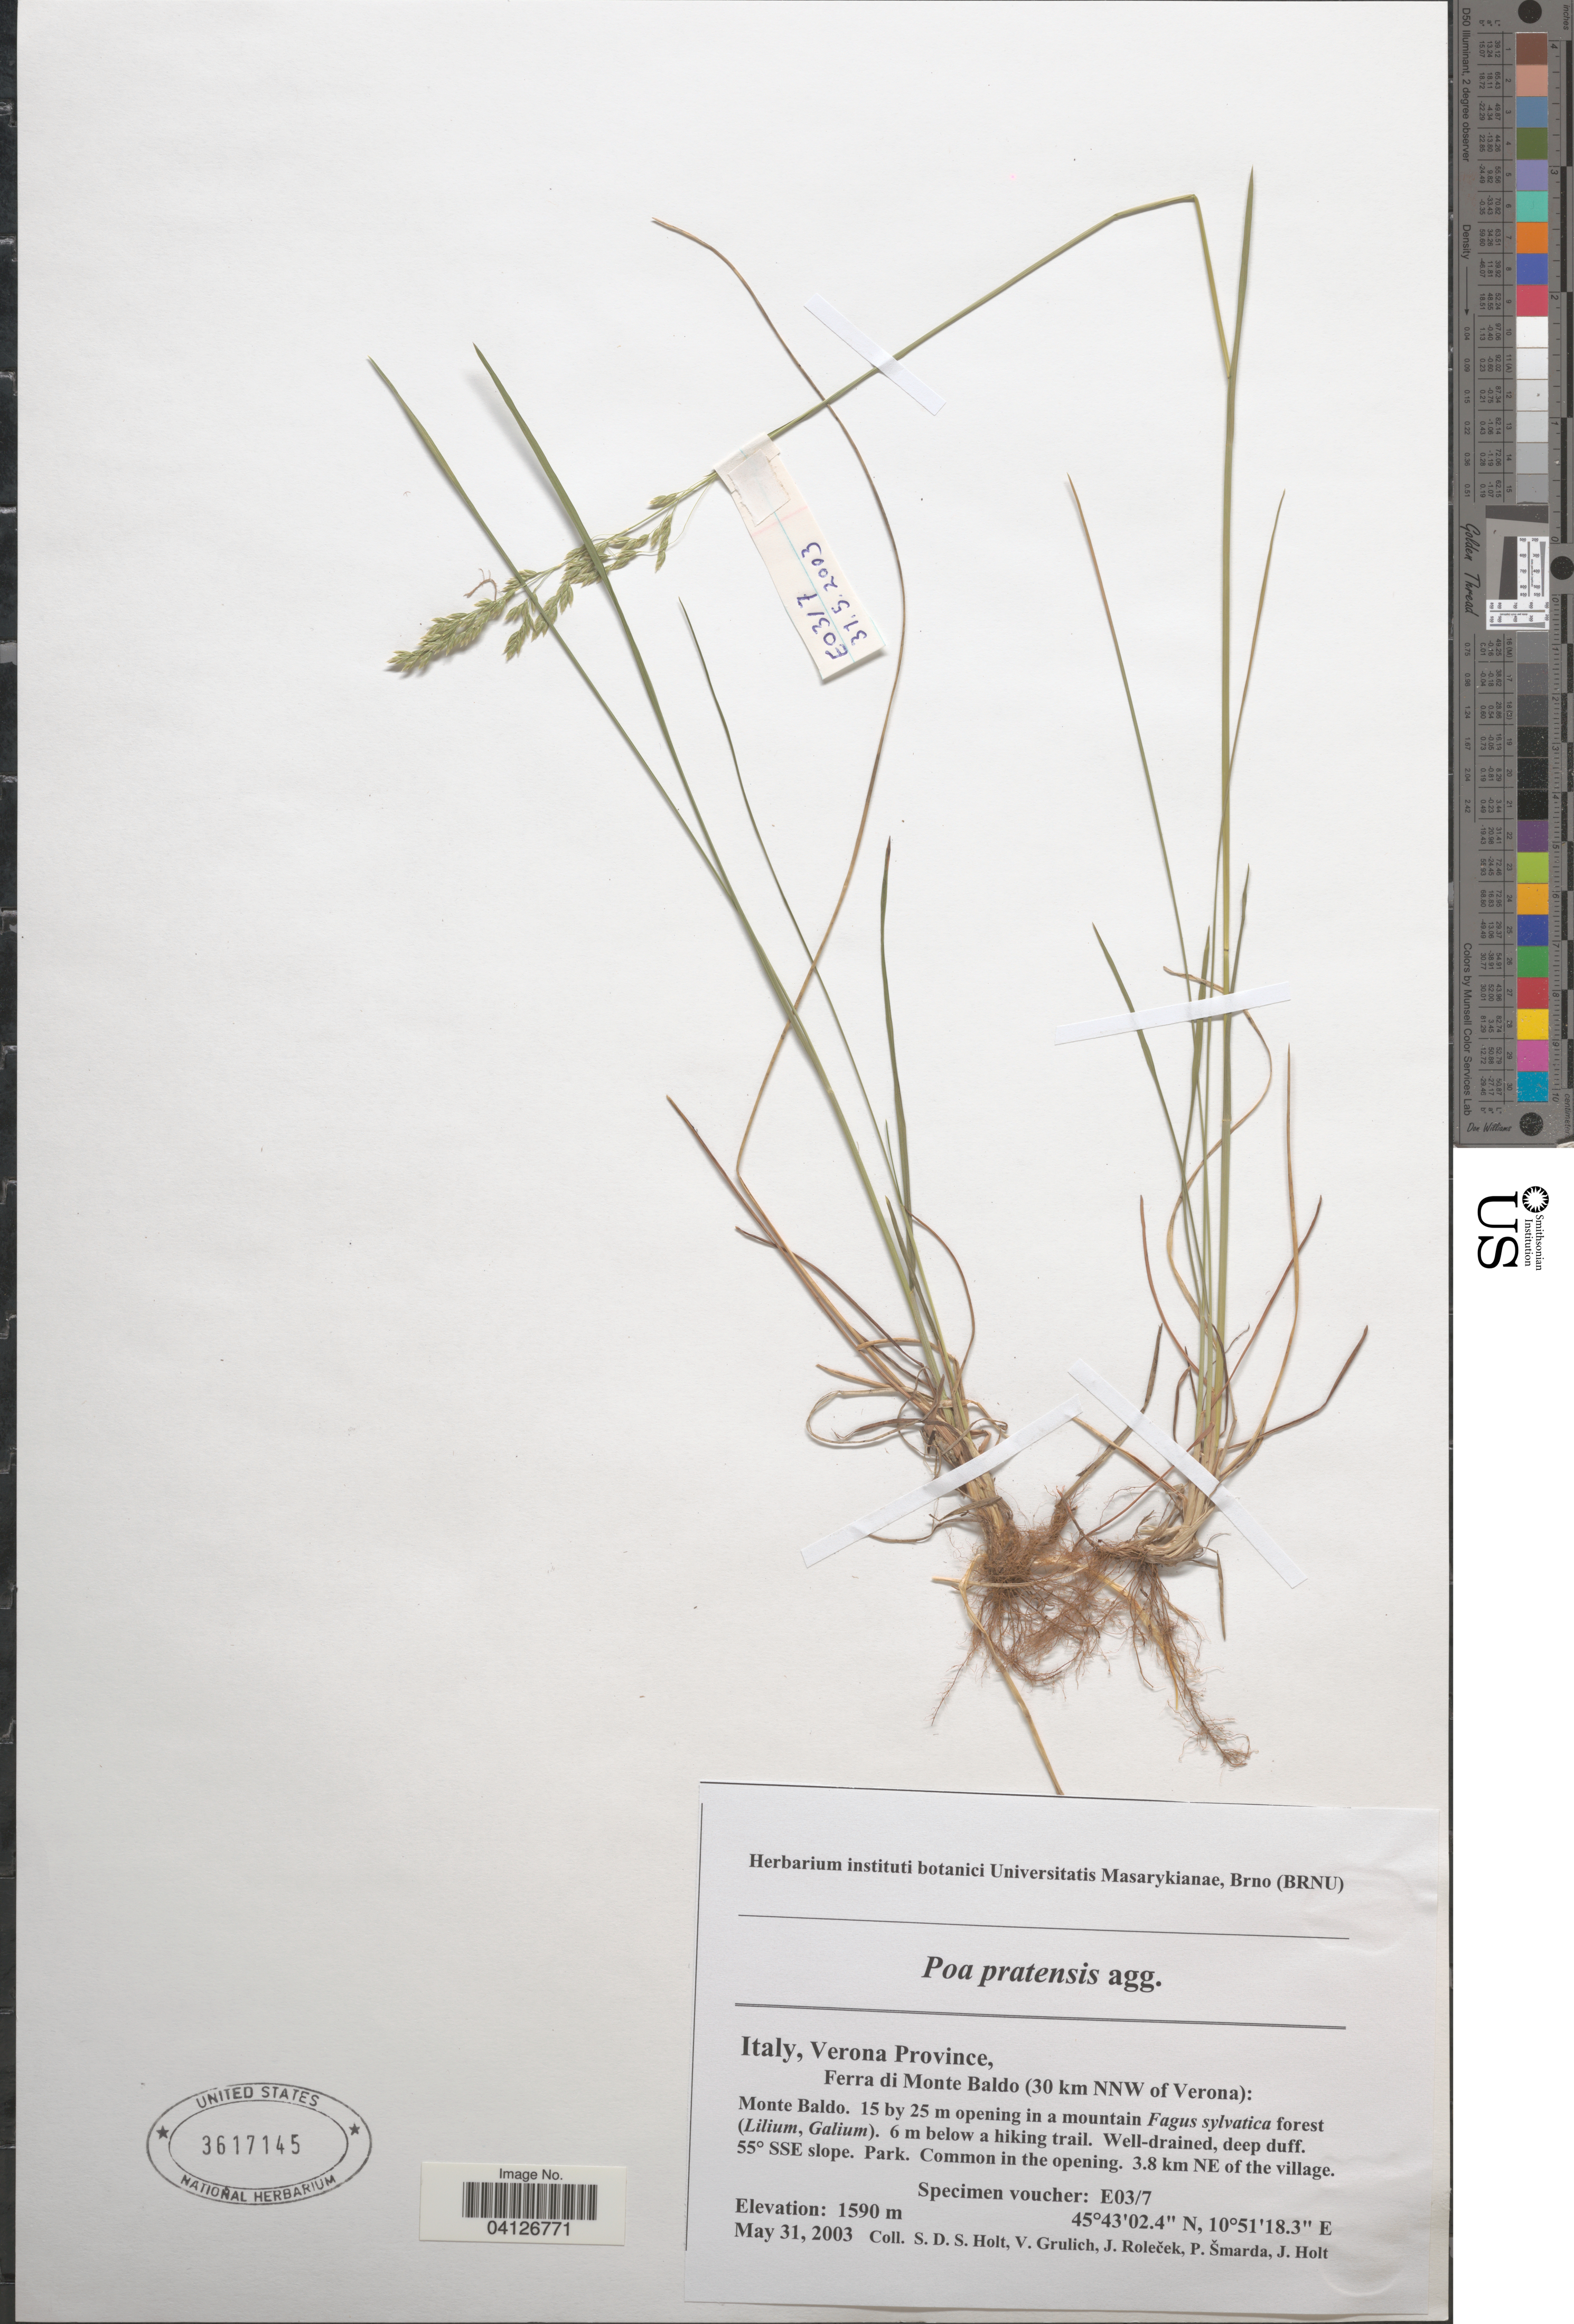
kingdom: Plantae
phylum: Tracheophyta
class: Liliopsida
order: Poales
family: Poaceae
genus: Poa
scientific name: Poa pratensis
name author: L.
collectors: S. Holt, V. Grulich, J. Roleček, P. Smarda & J. Holt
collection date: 2003-05-31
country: Italy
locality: Verona Province, Ferra di Monte Baldo (30 km NNW of Verona): Monte Baldo. 55° SSE slope. 3.8 km NE of the village.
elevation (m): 1590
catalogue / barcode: US 3617145